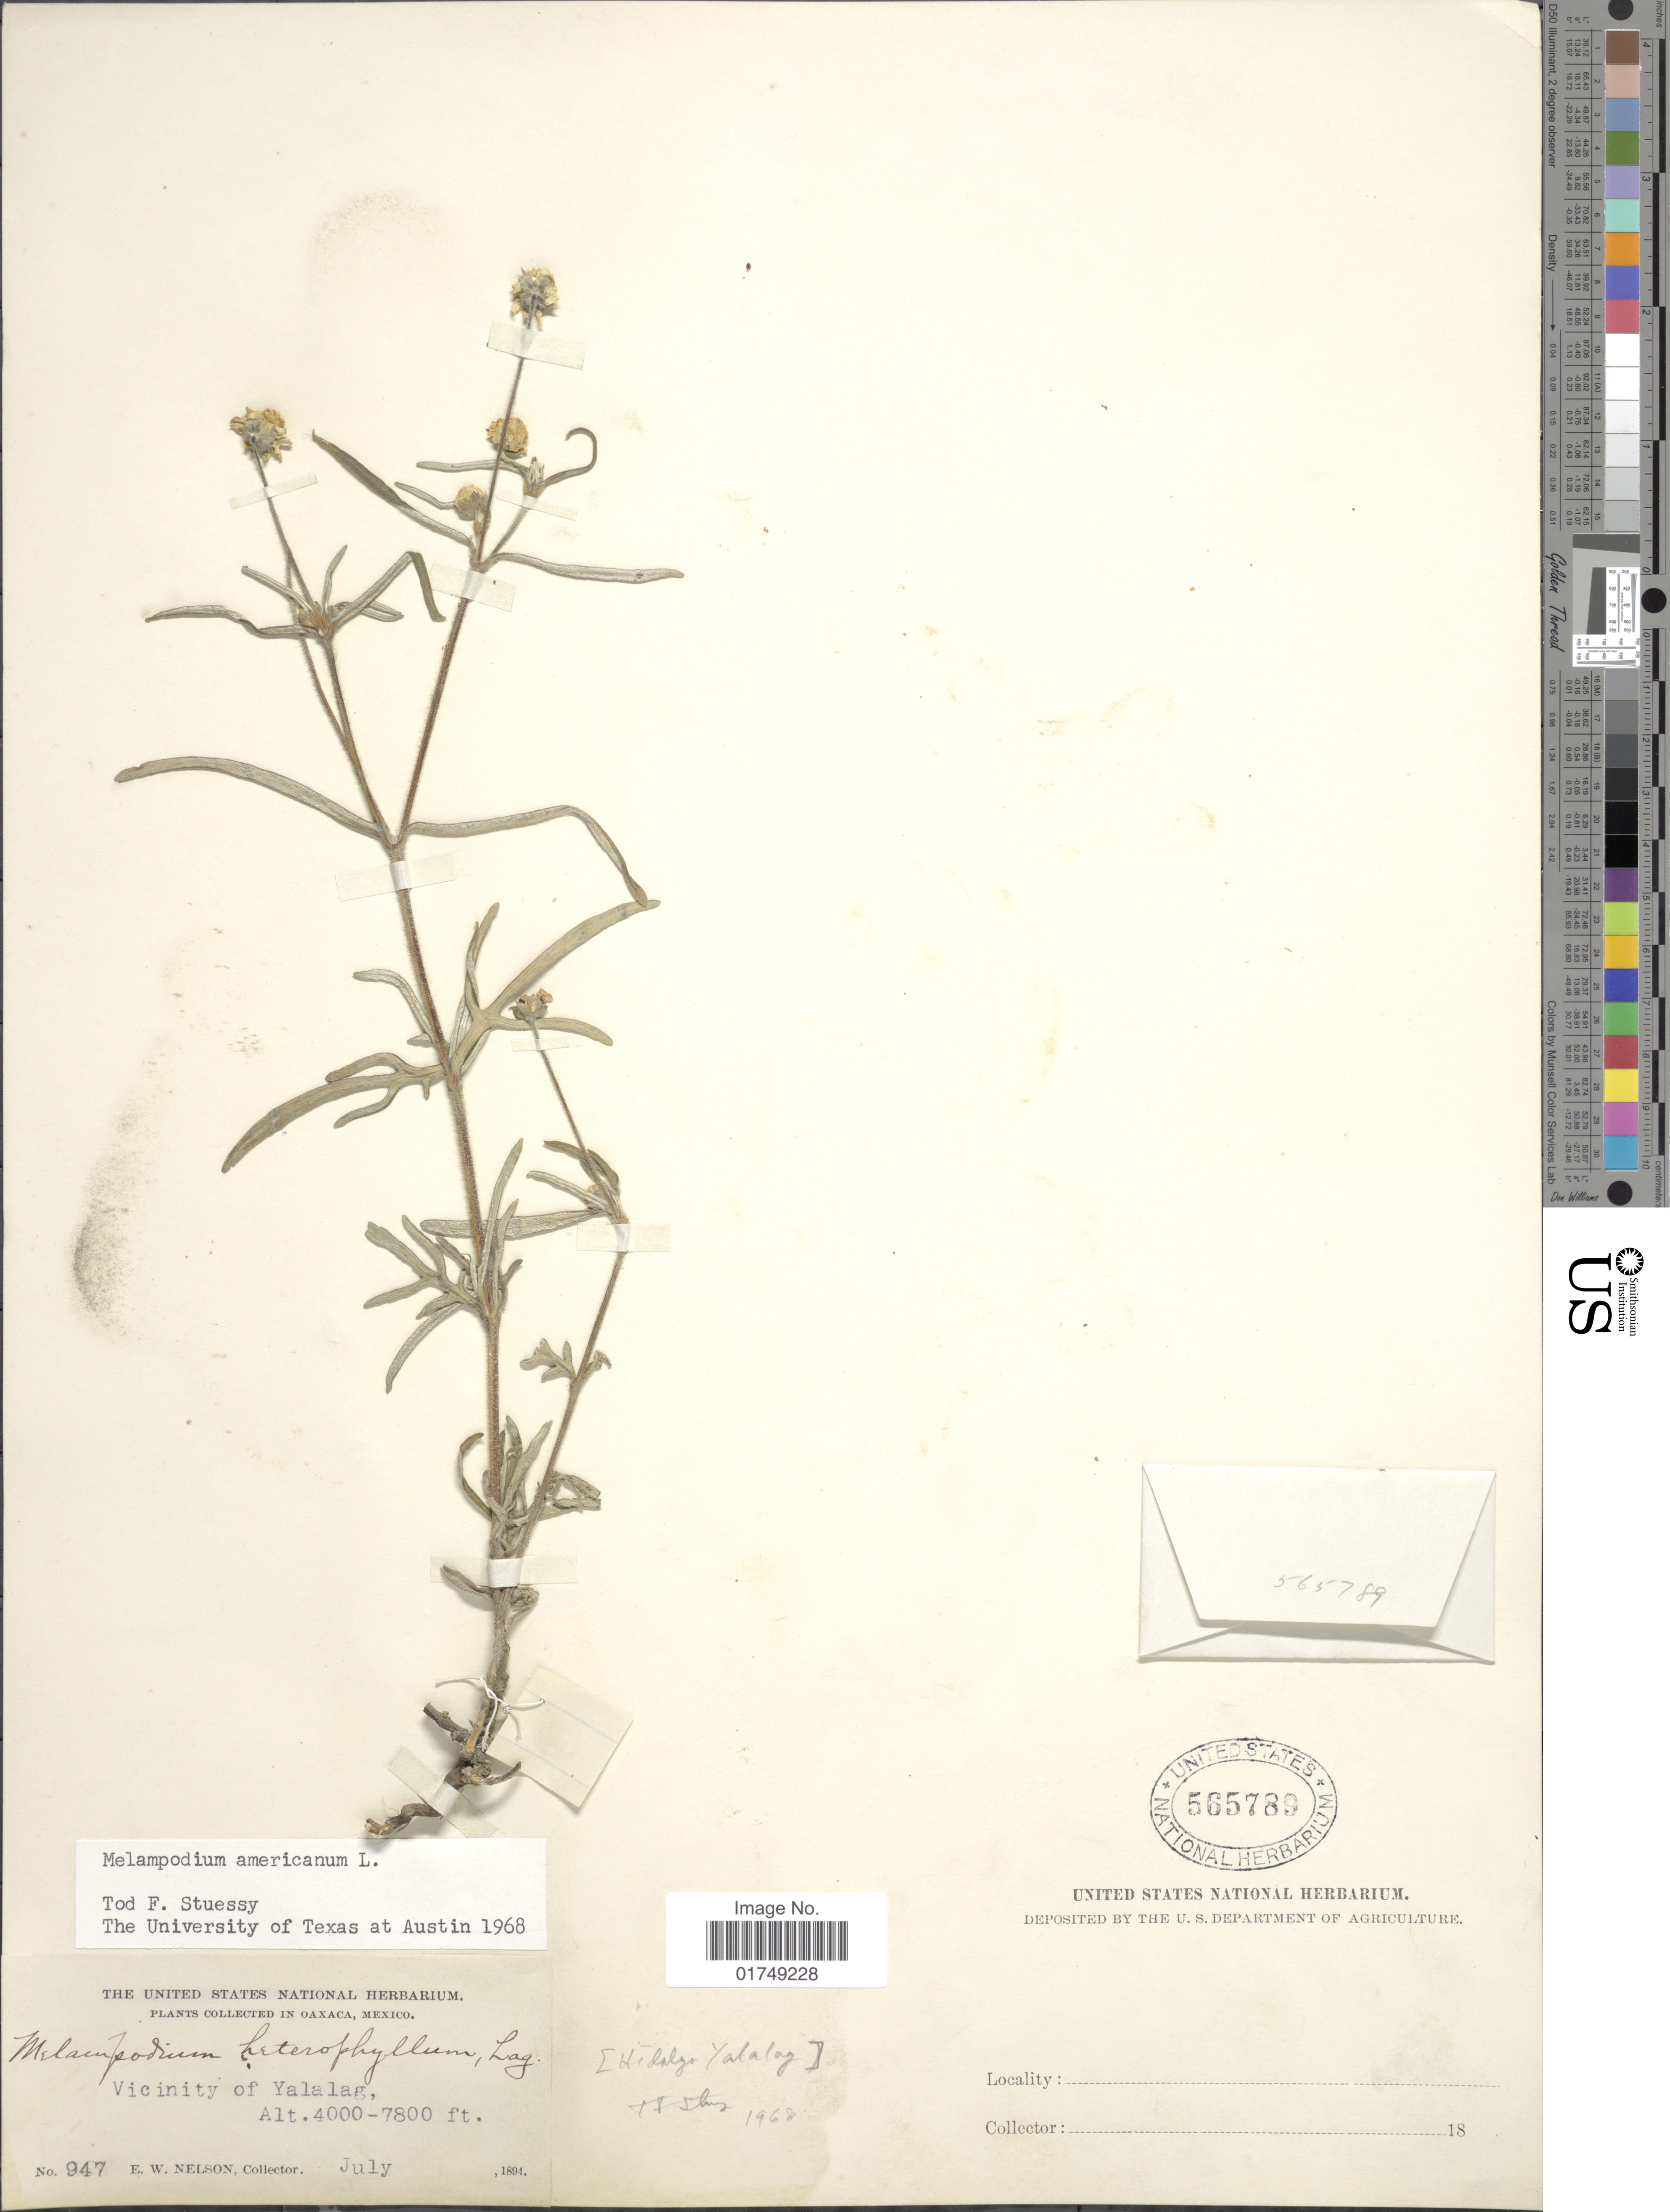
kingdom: Plantae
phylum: Tracheophyta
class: Magnoliopsida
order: Asterales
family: Asteraceae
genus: Melampodium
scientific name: Melampodium americanum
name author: L.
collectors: E. W. Nelson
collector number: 947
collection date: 1894-07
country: Mexico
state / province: Oaxaca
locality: Vicinity of Yalalag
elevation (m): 1219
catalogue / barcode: US 565789